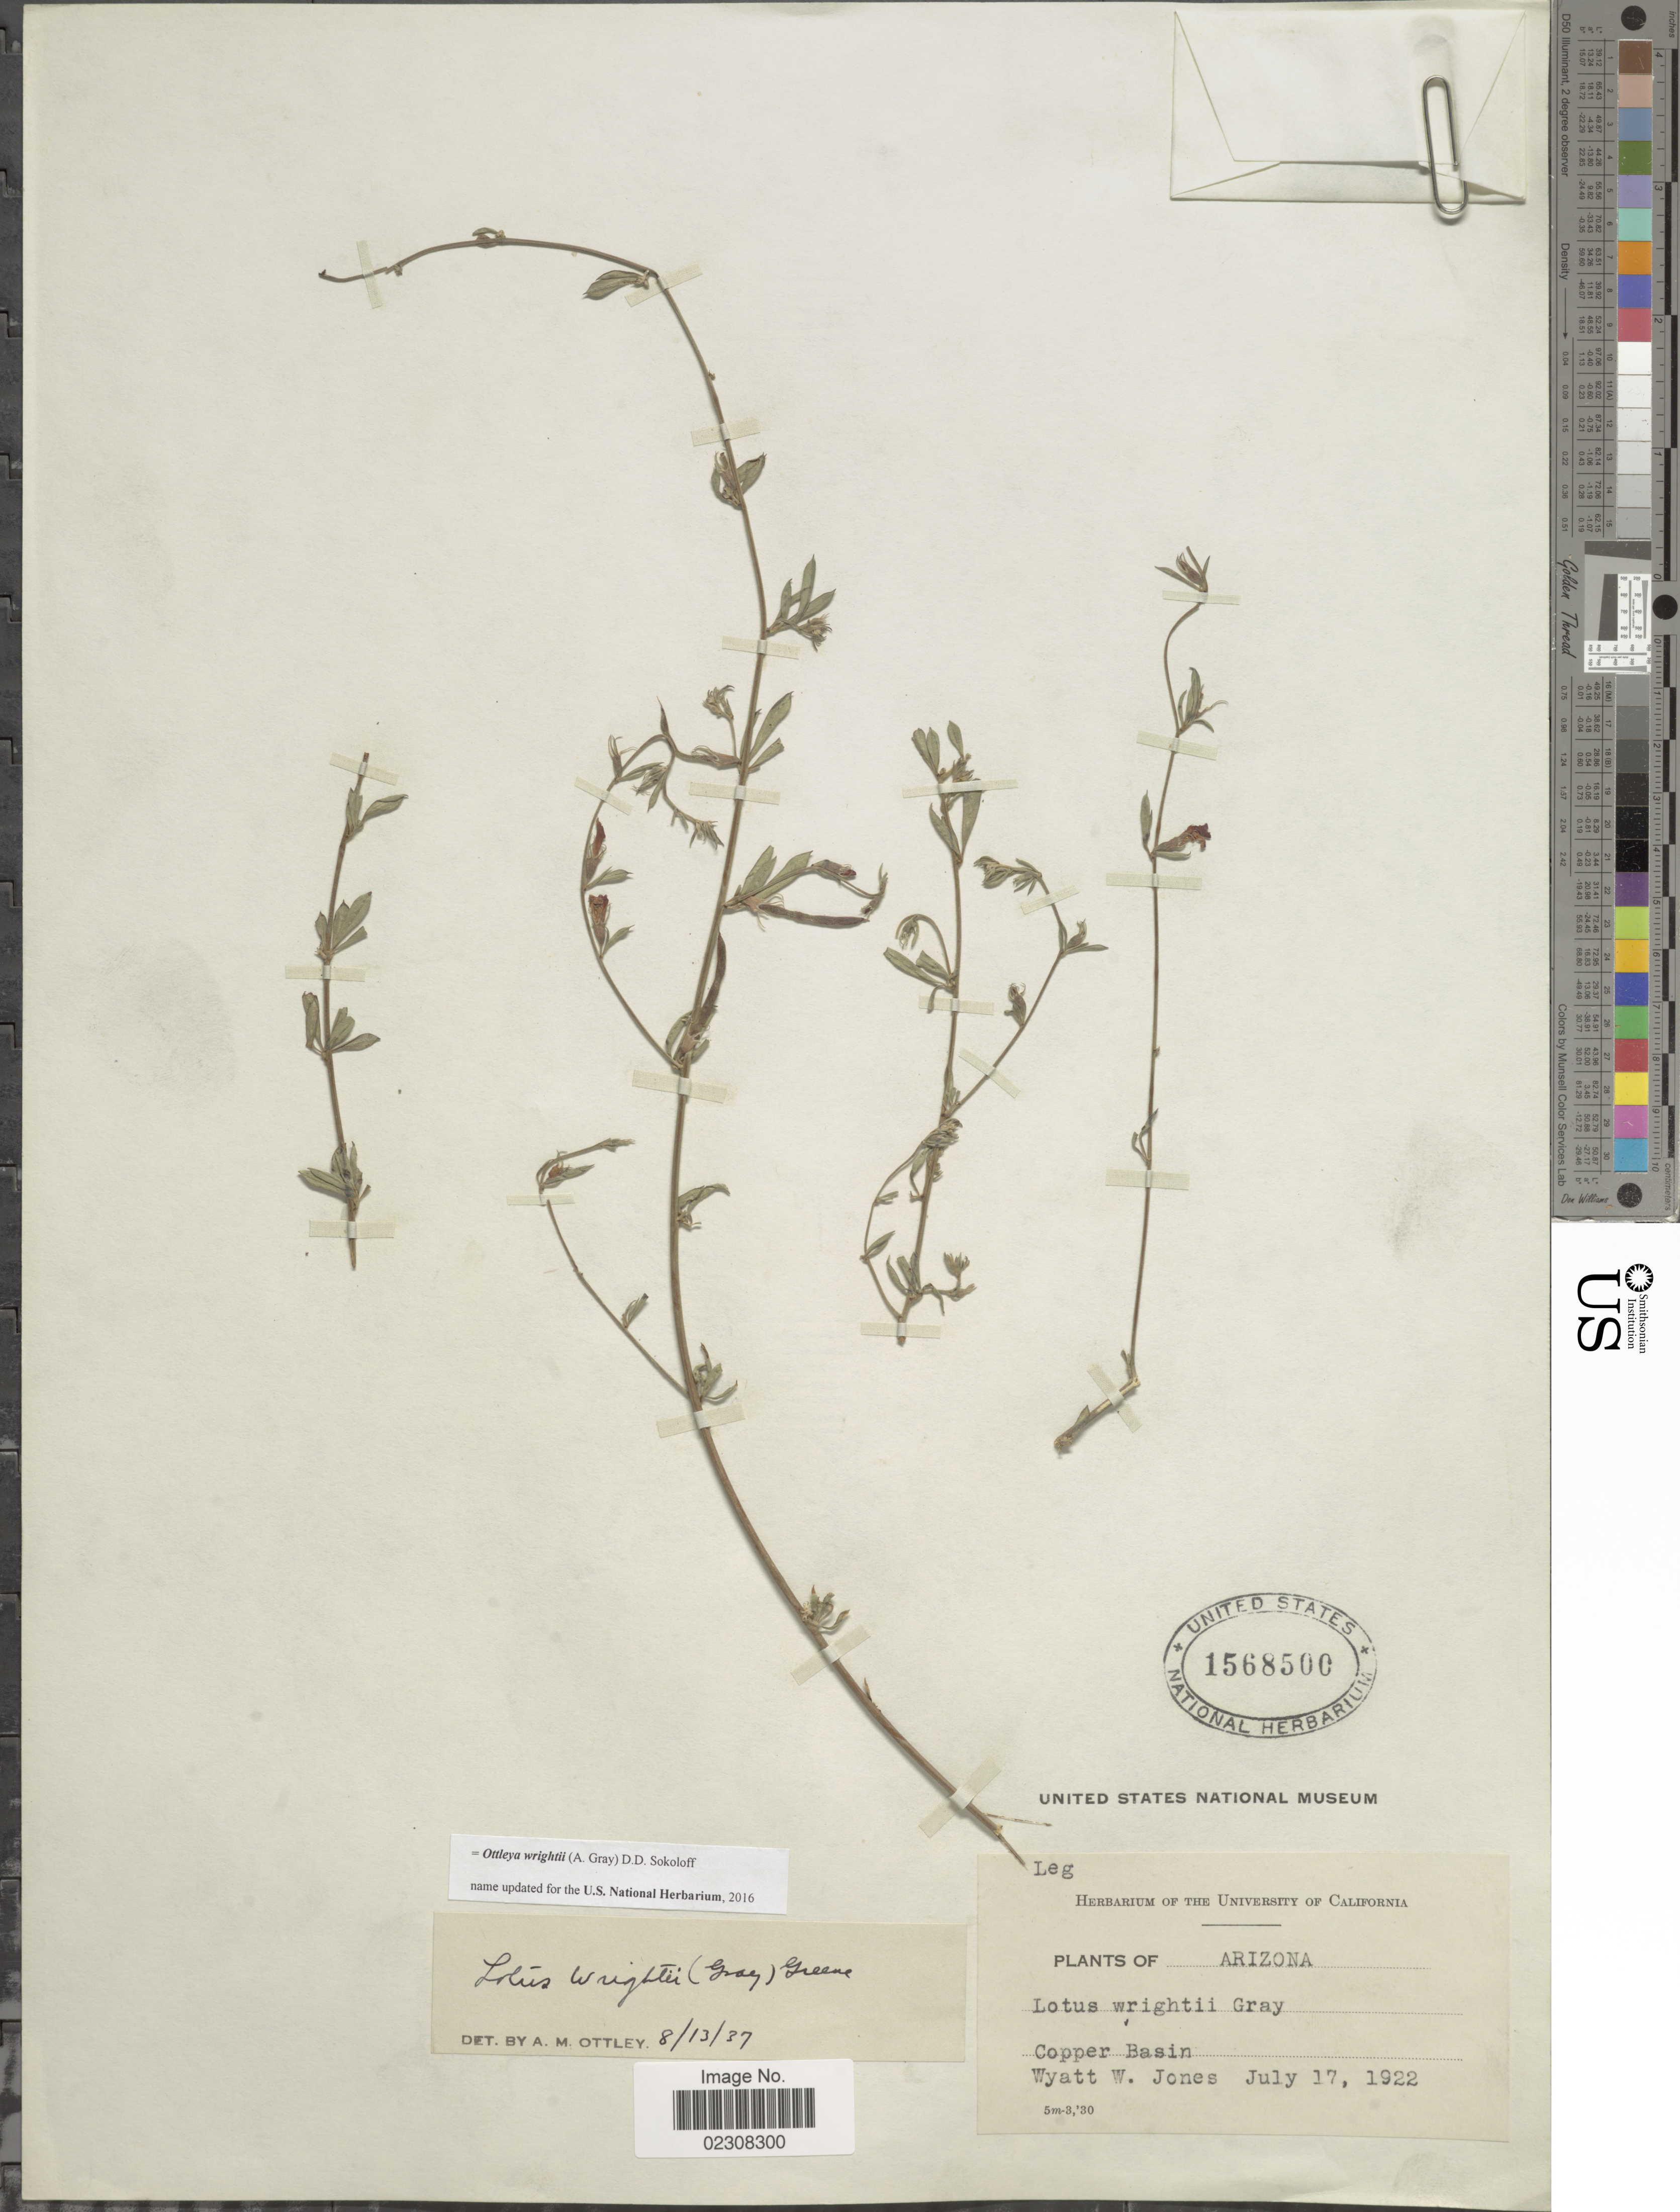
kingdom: Plantae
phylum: Tracheophyta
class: Magnoliopsida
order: Fabales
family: Fabaceae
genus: Ottleya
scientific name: Ottleya wrightii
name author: (A. Gray) D.D. Sokoloff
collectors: W. W. Jones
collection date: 1922-07-17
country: United States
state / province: Arizona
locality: Copper Basin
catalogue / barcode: US 1568500